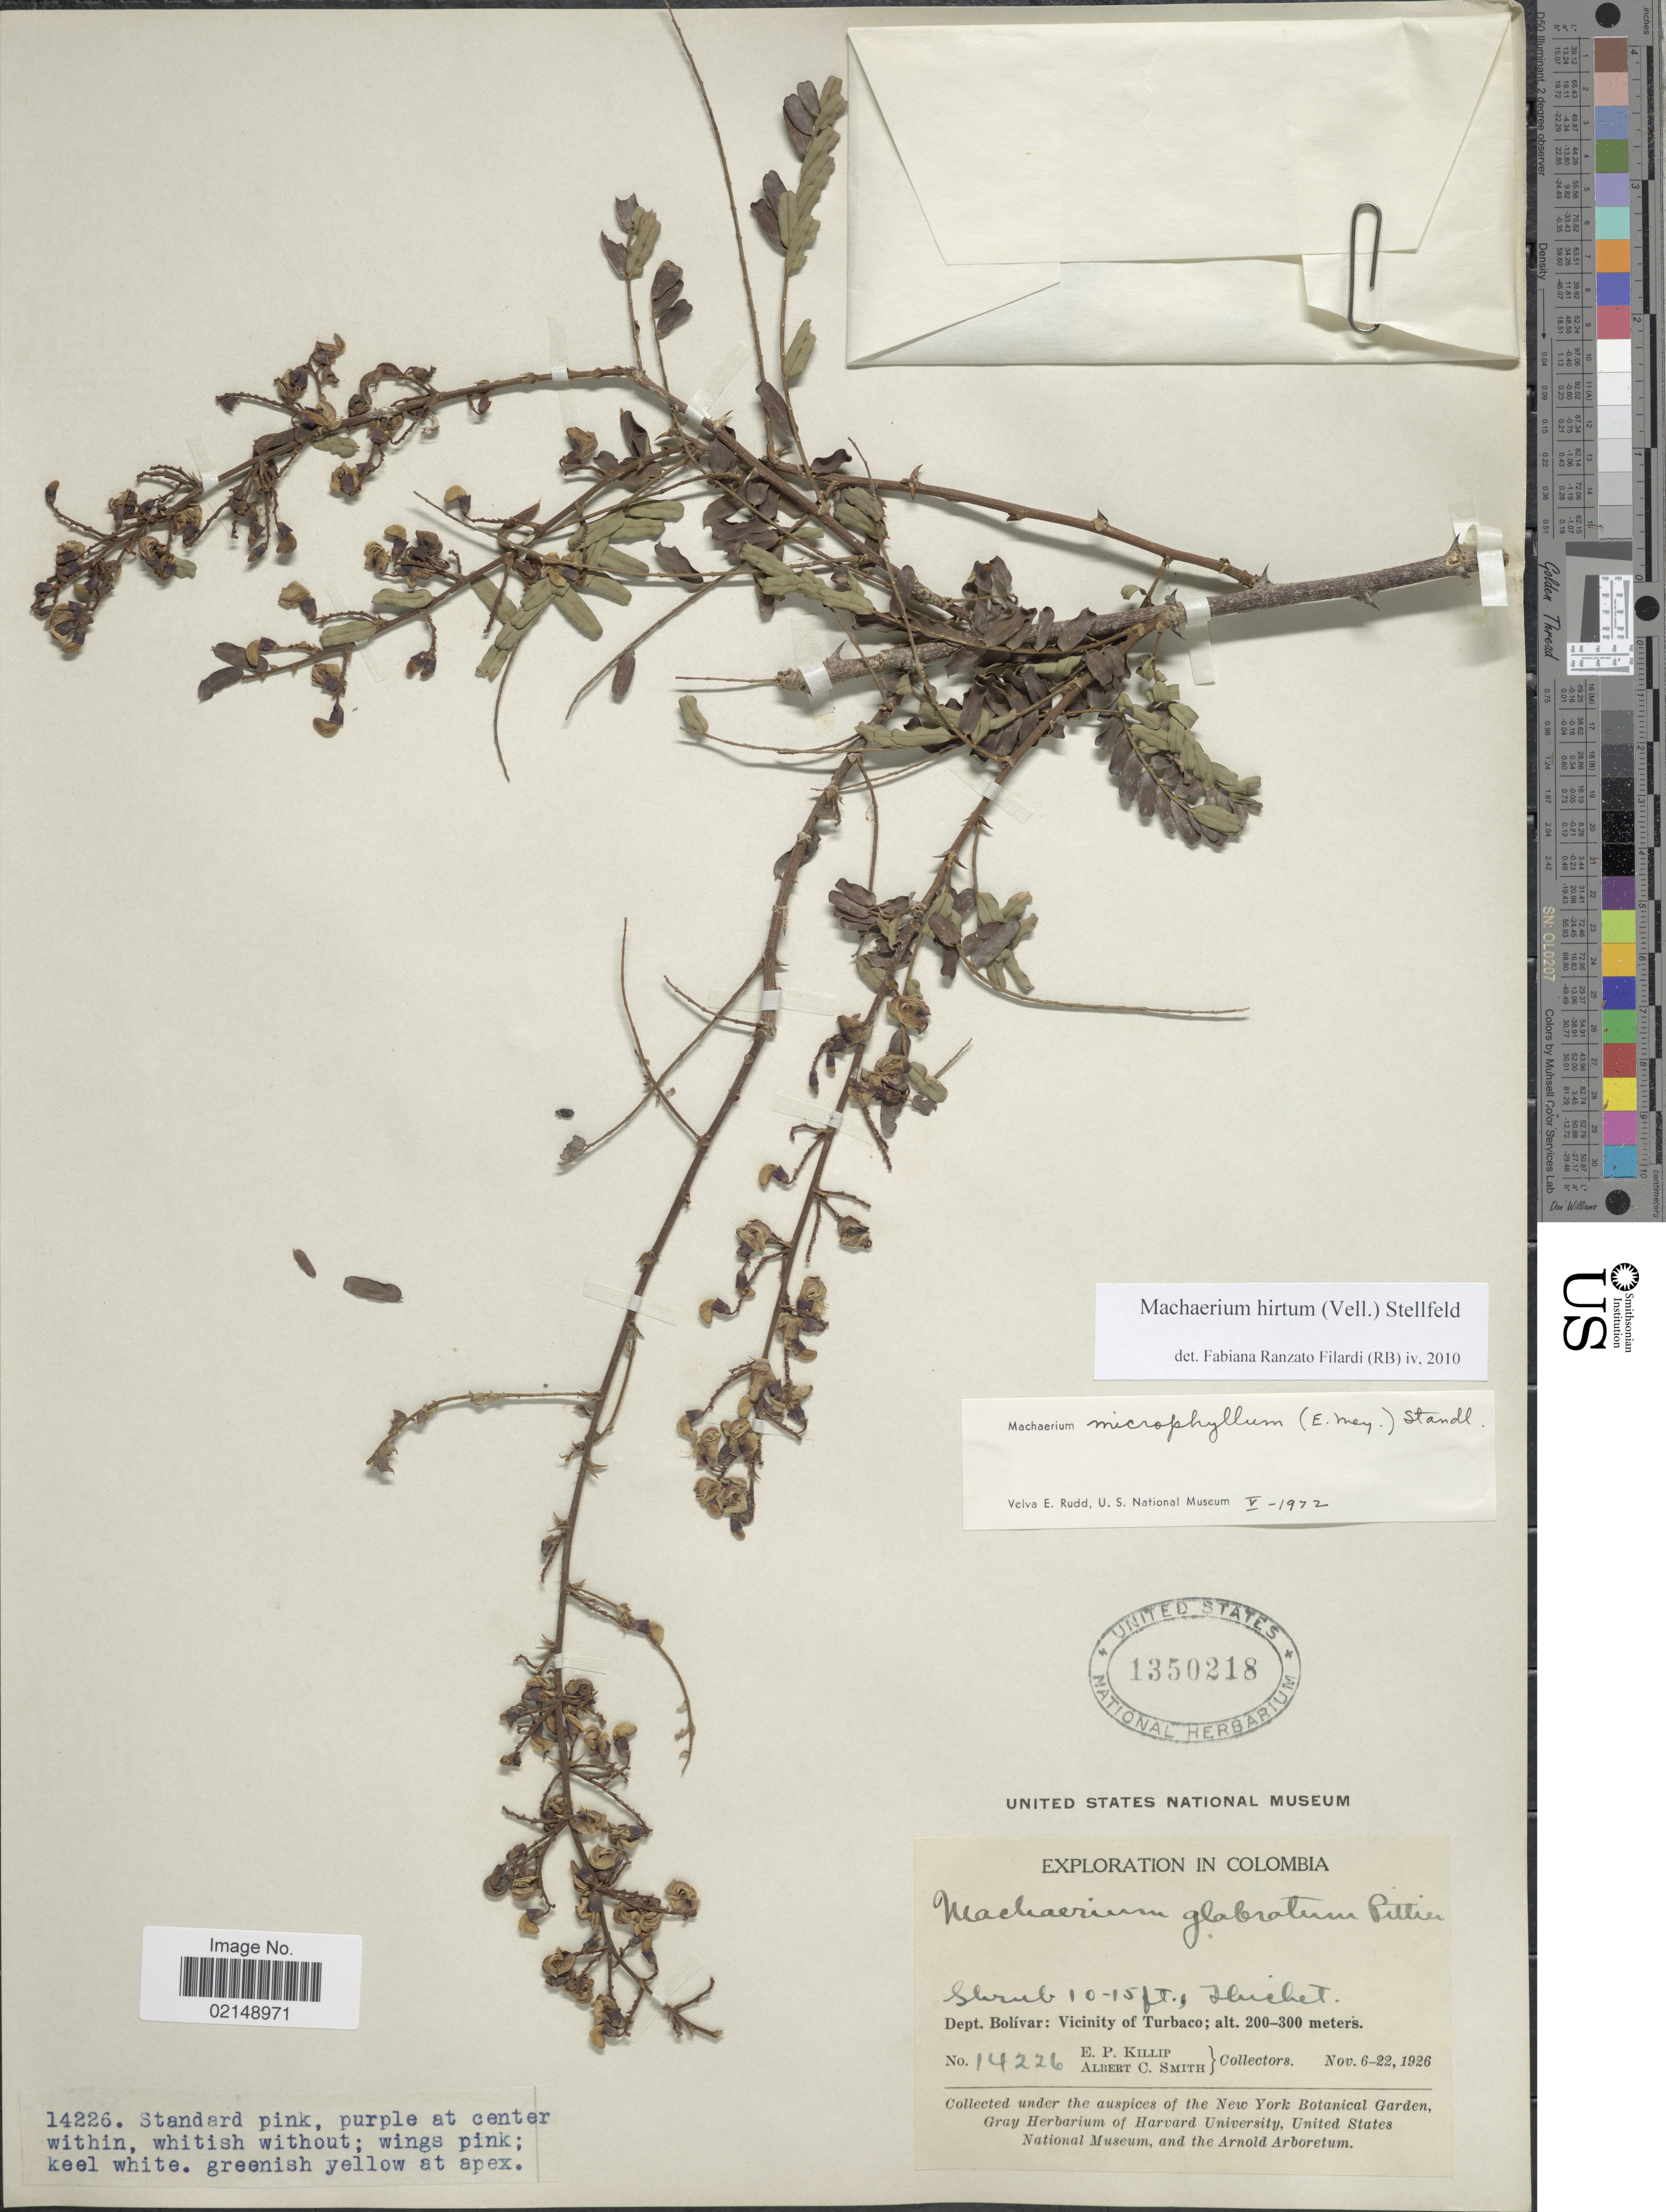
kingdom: Plantae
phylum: Tracheophyta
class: Magnoliopsida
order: Fabales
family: Fabaceae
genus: Machaerium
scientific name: Machaerium hirtum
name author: (Vell.) Stellfeld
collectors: E. P. Killip & A. C. Smith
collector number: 14226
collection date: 1926-11-06/1926-11-22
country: Colombia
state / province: Bolívar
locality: Vicinity of Turbaco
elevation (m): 200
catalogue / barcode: US 1350218